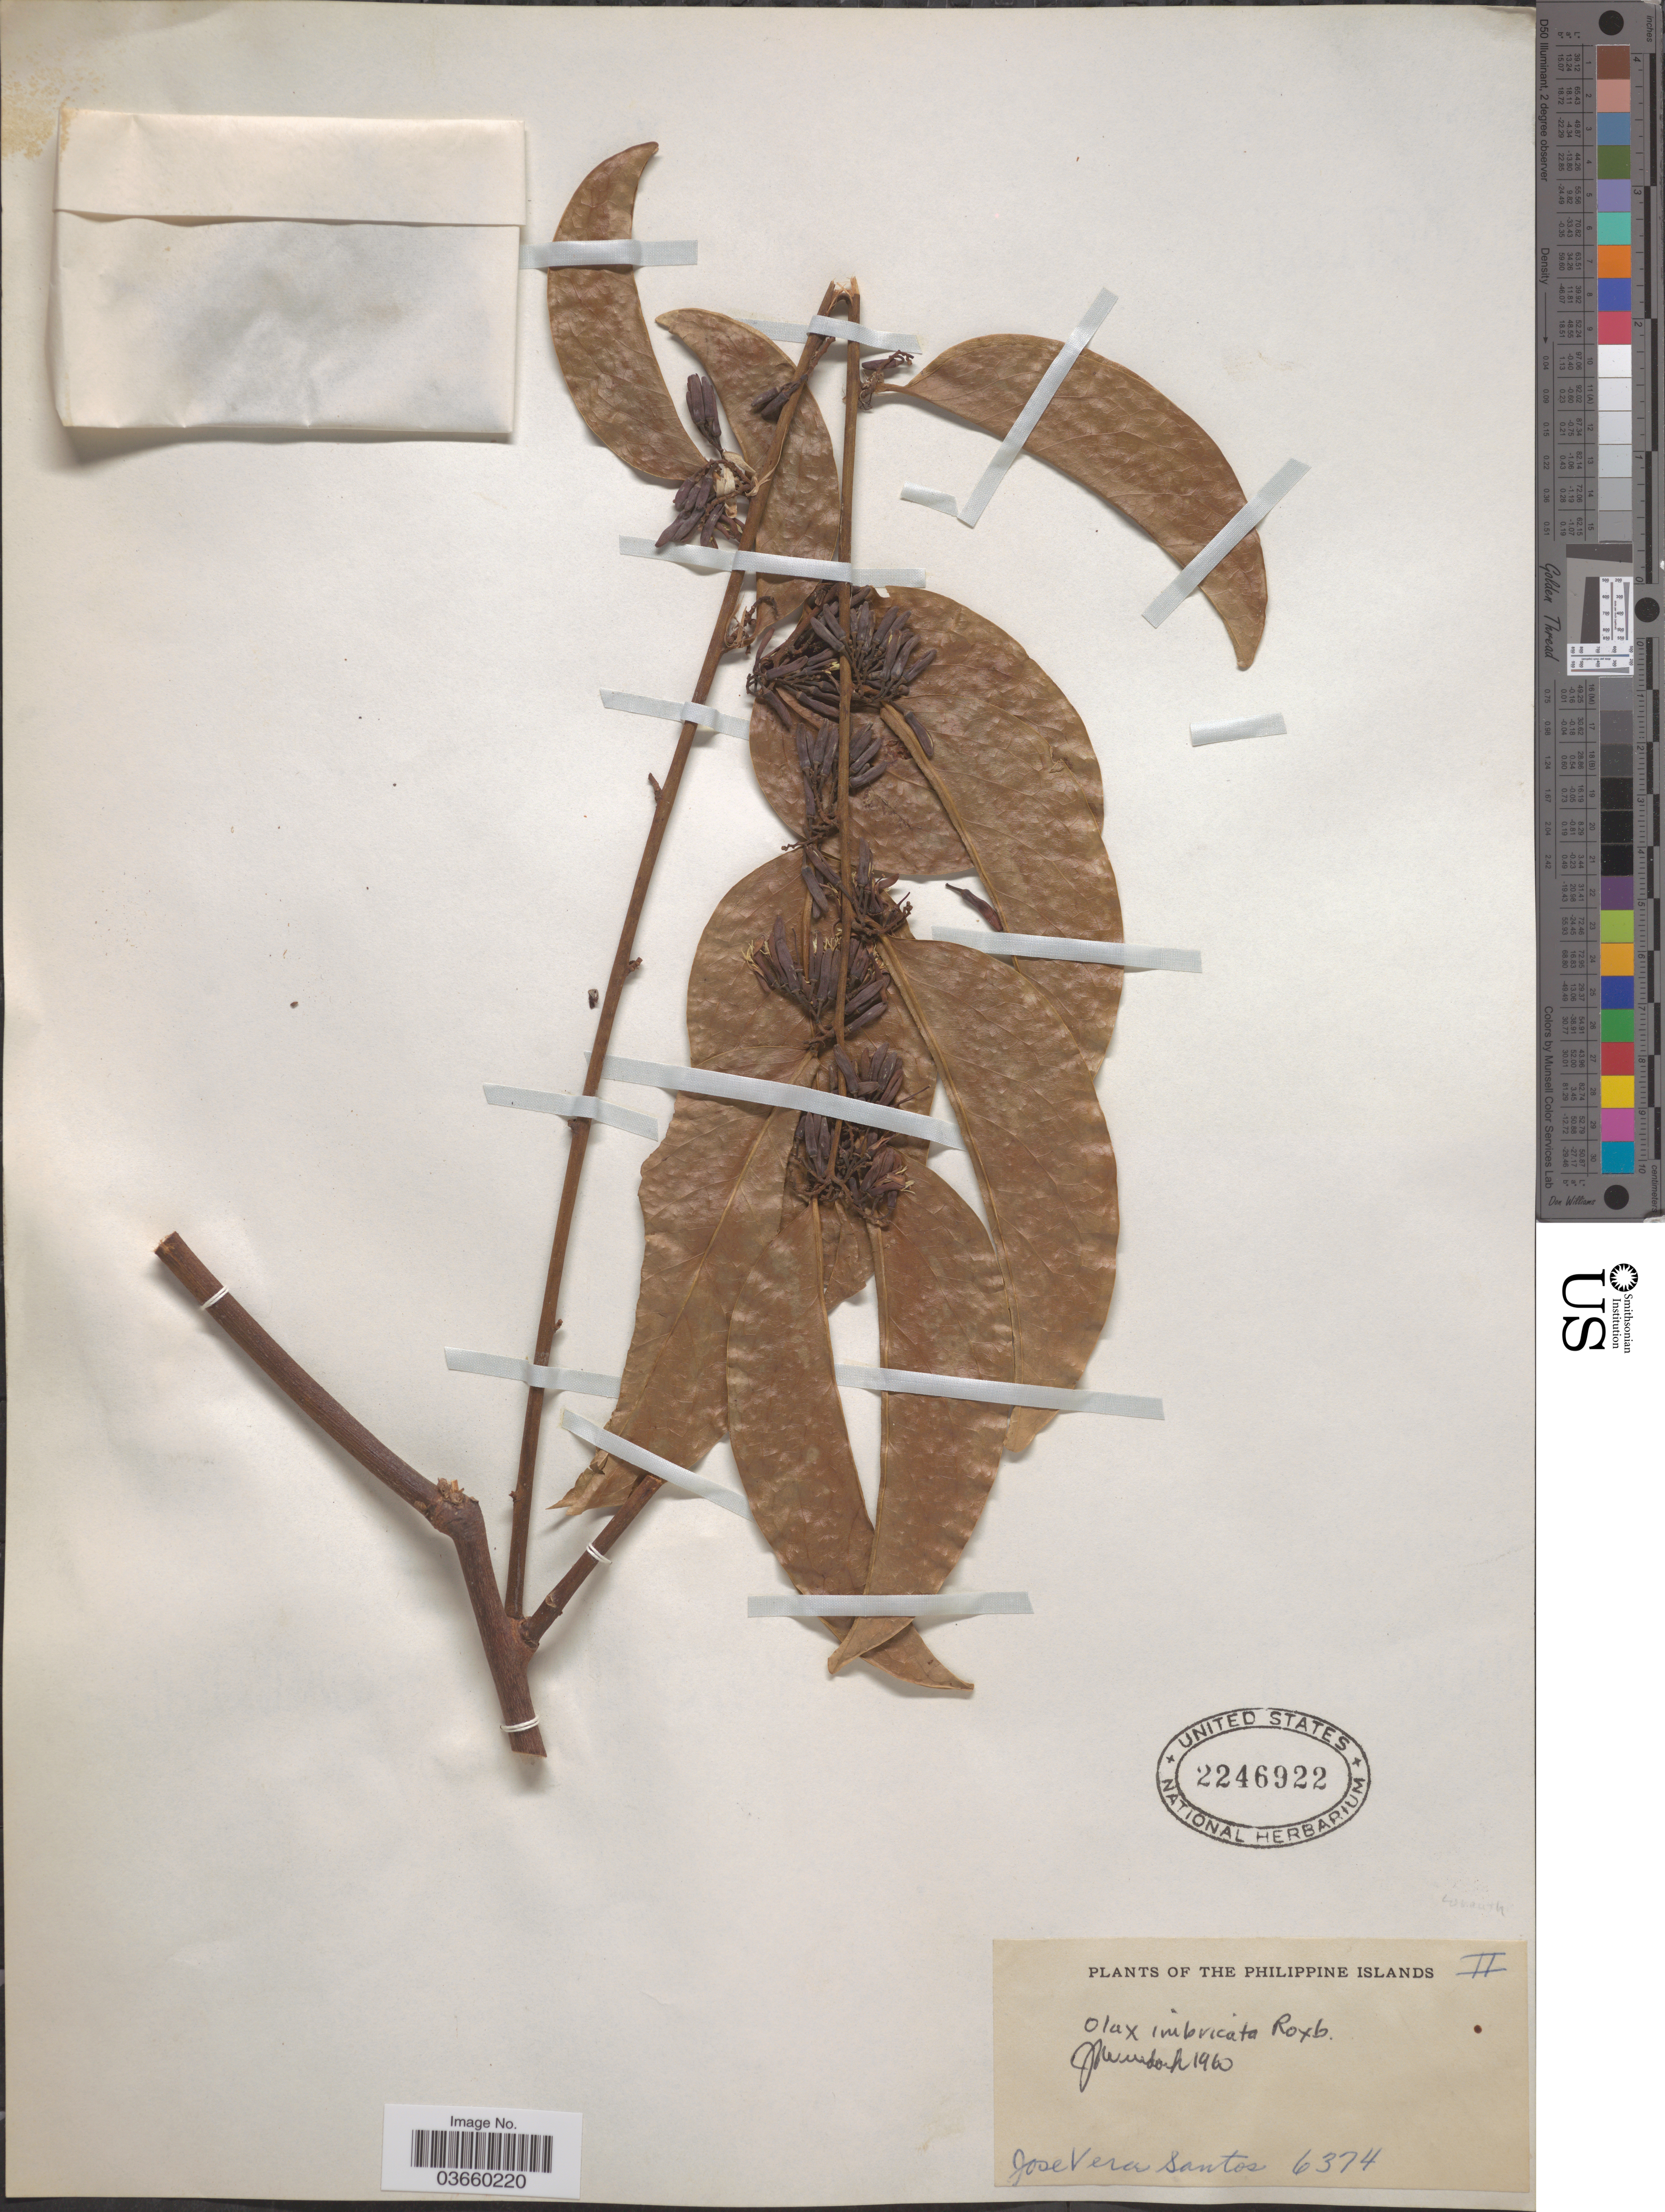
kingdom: Plantae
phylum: Tracheophyta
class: Magnoliopsida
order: Santalales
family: Olacaceae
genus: Olax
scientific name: Olax imbricata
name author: Roxb.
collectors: J. Santos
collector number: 6374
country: Philippines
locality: The Philippine Islands.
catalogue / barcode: US 2246922